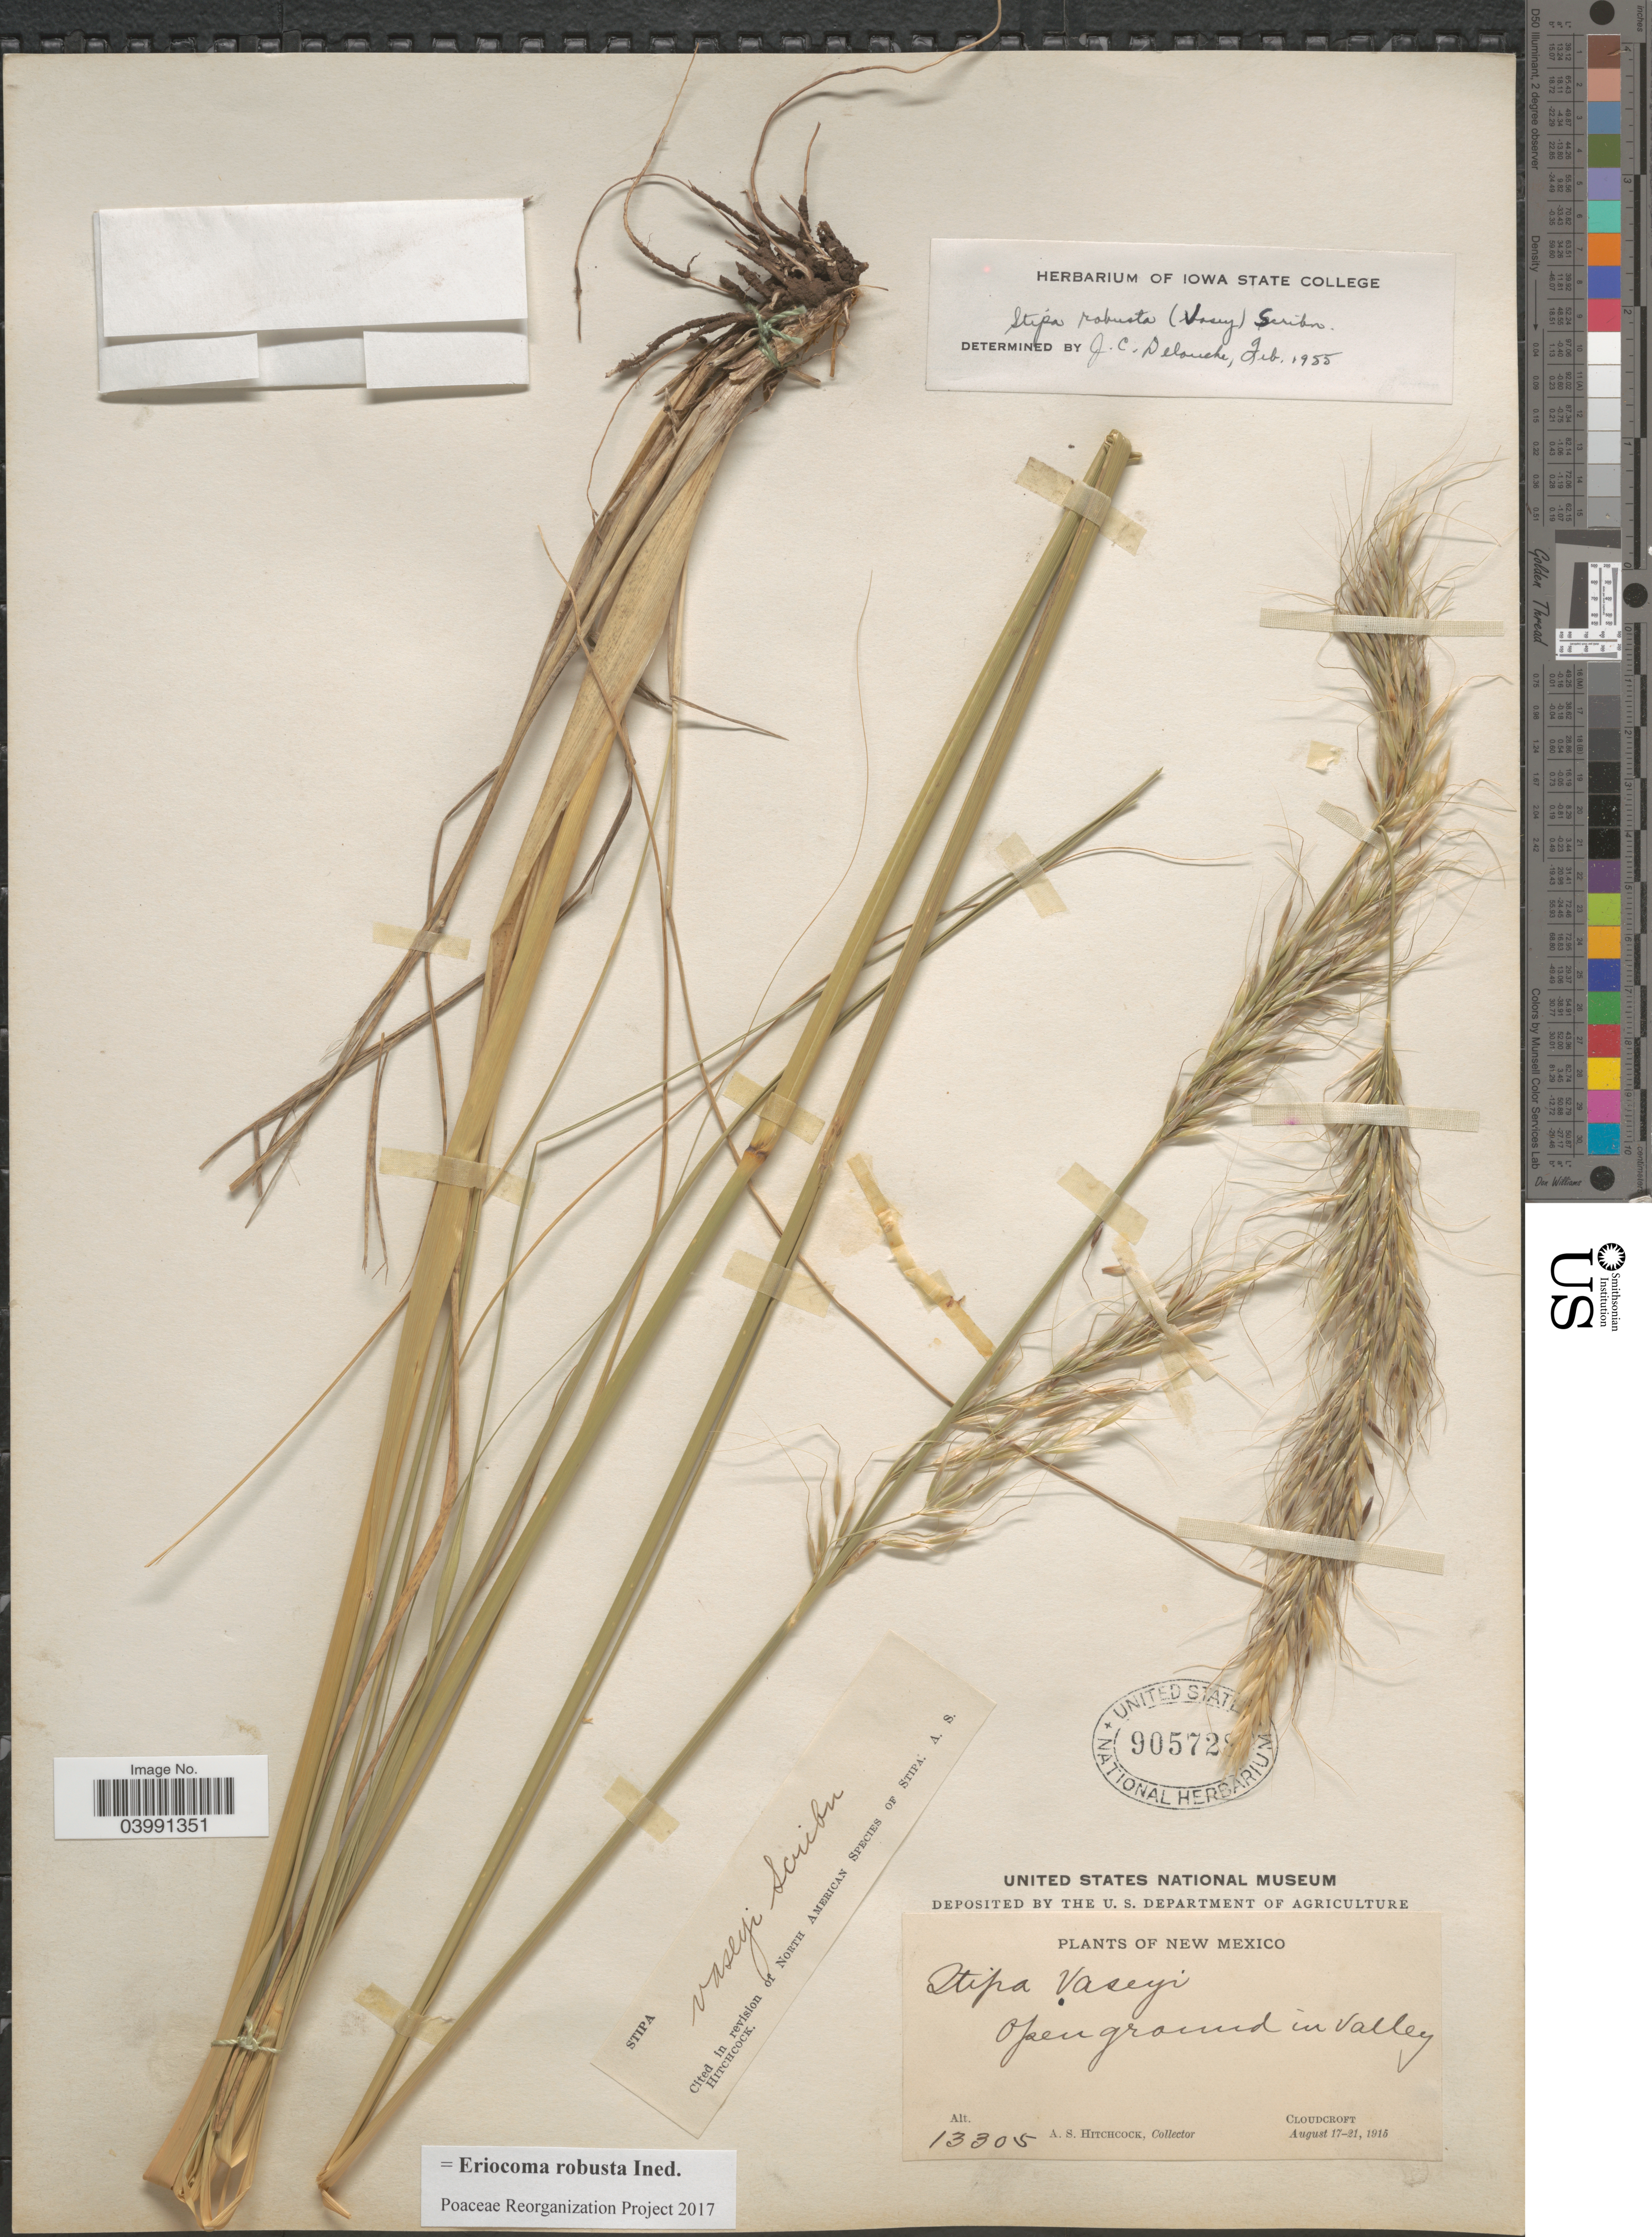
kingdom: Plantae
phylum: Tracheophyta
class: Liliopsida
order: Poales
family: Poaceae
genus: Eriocoma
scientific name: Eriocoma robusta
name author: (Vasey) Romasch.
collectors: A. S. Hitchcock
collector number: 13305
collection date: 1915-08-17/1915-08-21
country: United States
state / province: New Mexico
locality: In Valley. Cloudcroft.